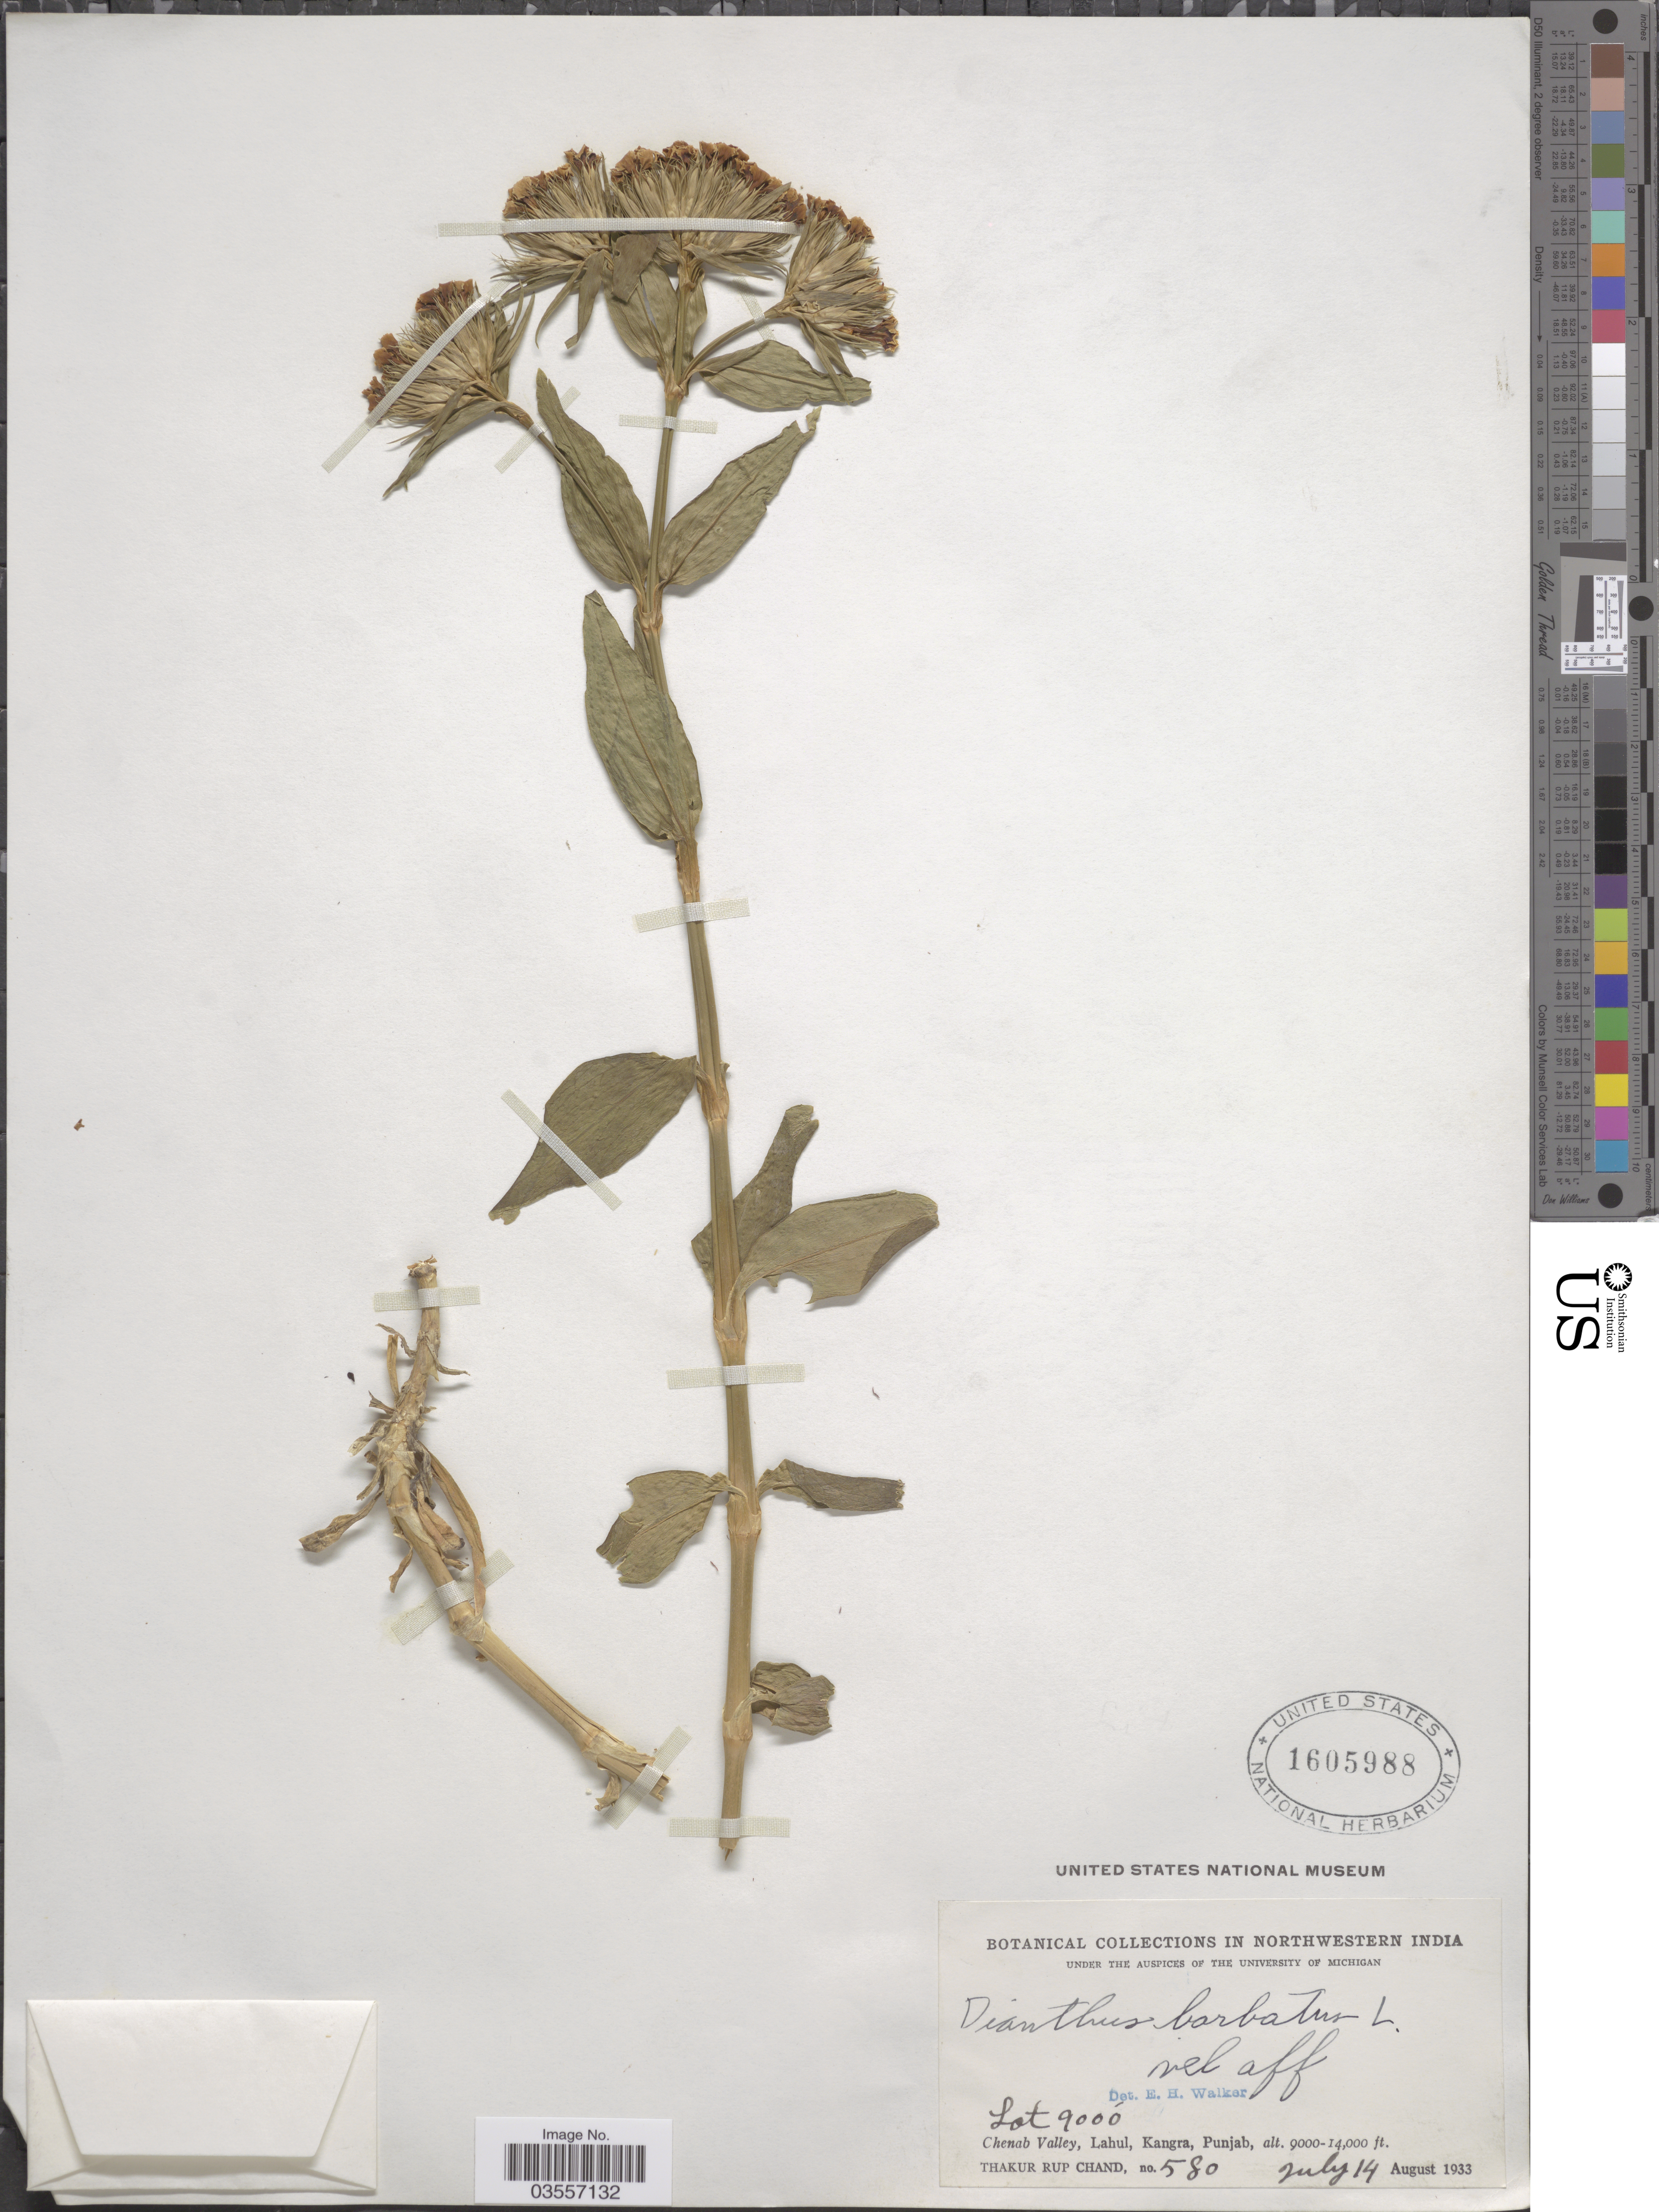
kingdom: Plantae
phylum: Tracheophyta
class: Magnoliopsida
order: Caryophyllales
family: Caryophyllaceae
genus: Dianthus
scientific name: Dianthus barbatus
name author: L.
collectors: T. R. Chand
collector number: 580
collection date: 1933-07-14/1933-08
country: India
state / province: Punjab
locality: Northwestern India. Chenab Valley, Lahul, Kangra, Lot.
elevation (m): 2743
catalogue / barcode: US 1605988